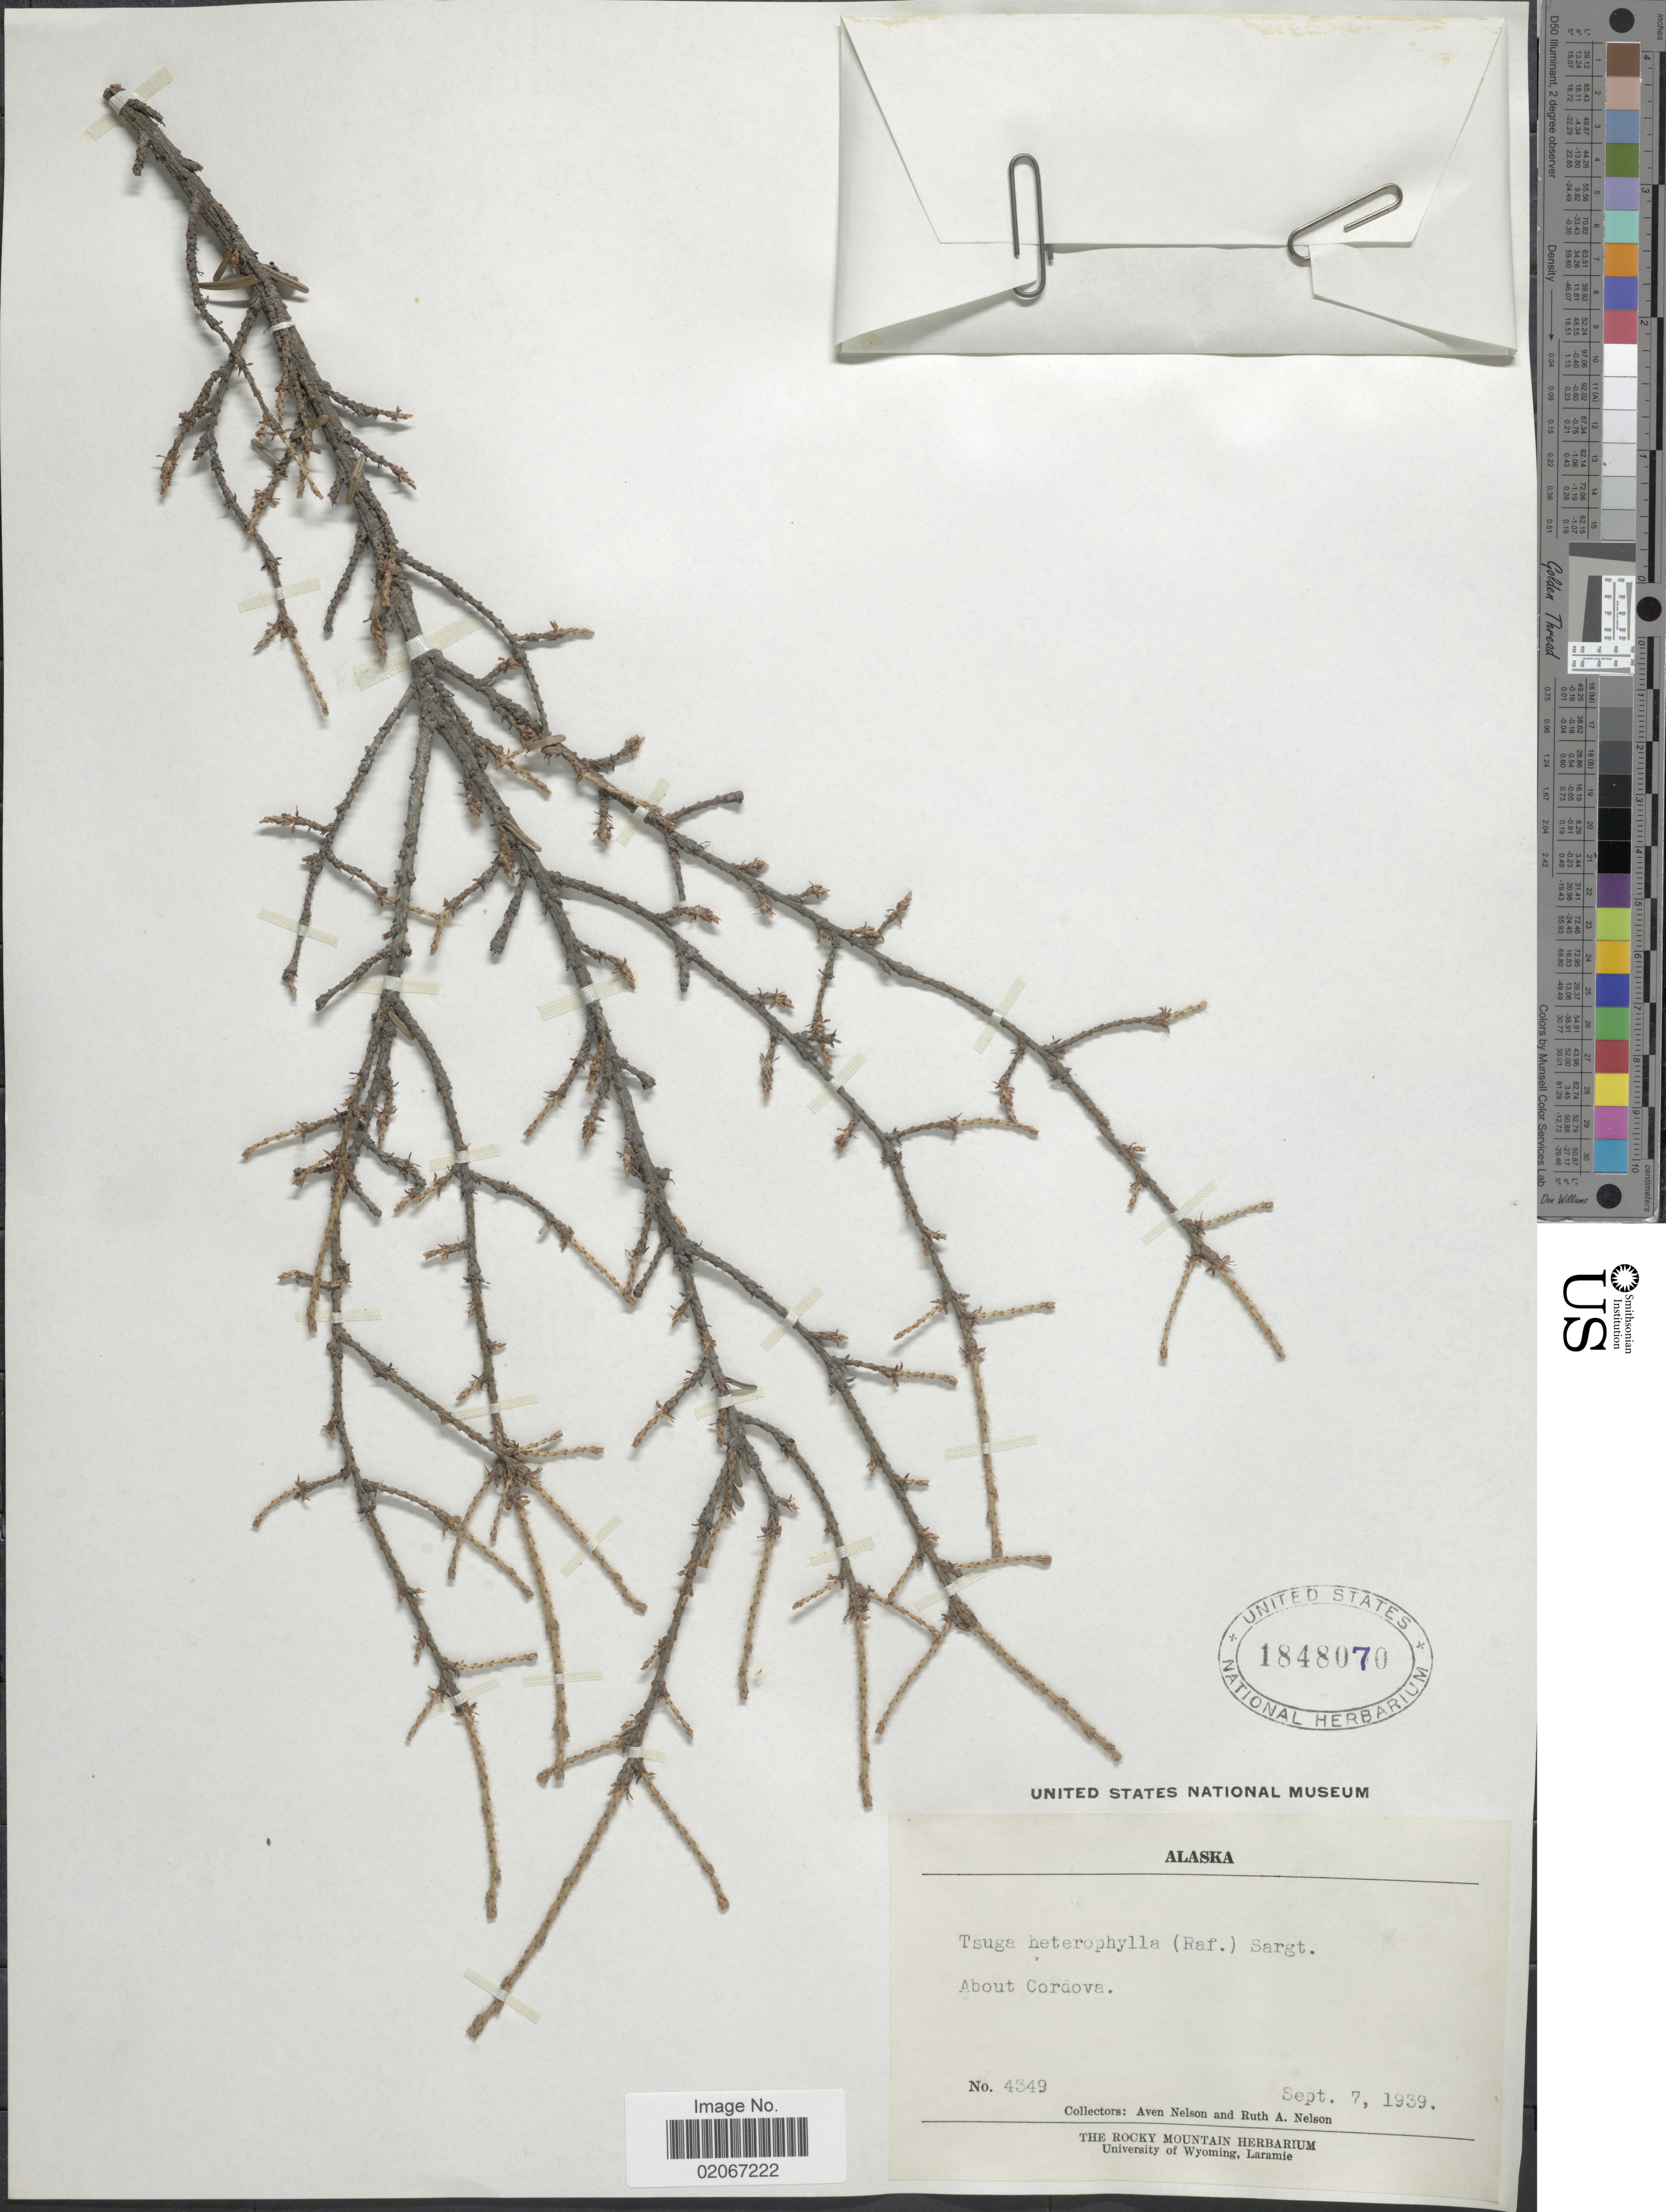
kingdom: Plantae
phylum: Tracheophyta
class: Pinopsida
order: Pinales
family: Pinaceae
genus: Tsuga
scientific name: Tsuga heterophylla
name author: (Raf.) Sarg.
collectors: A. Nelson & R. A. Nelson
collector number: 4349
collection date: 1939-09-07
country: United States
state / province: Alaska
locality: About Cordova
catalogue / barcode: US 1848070